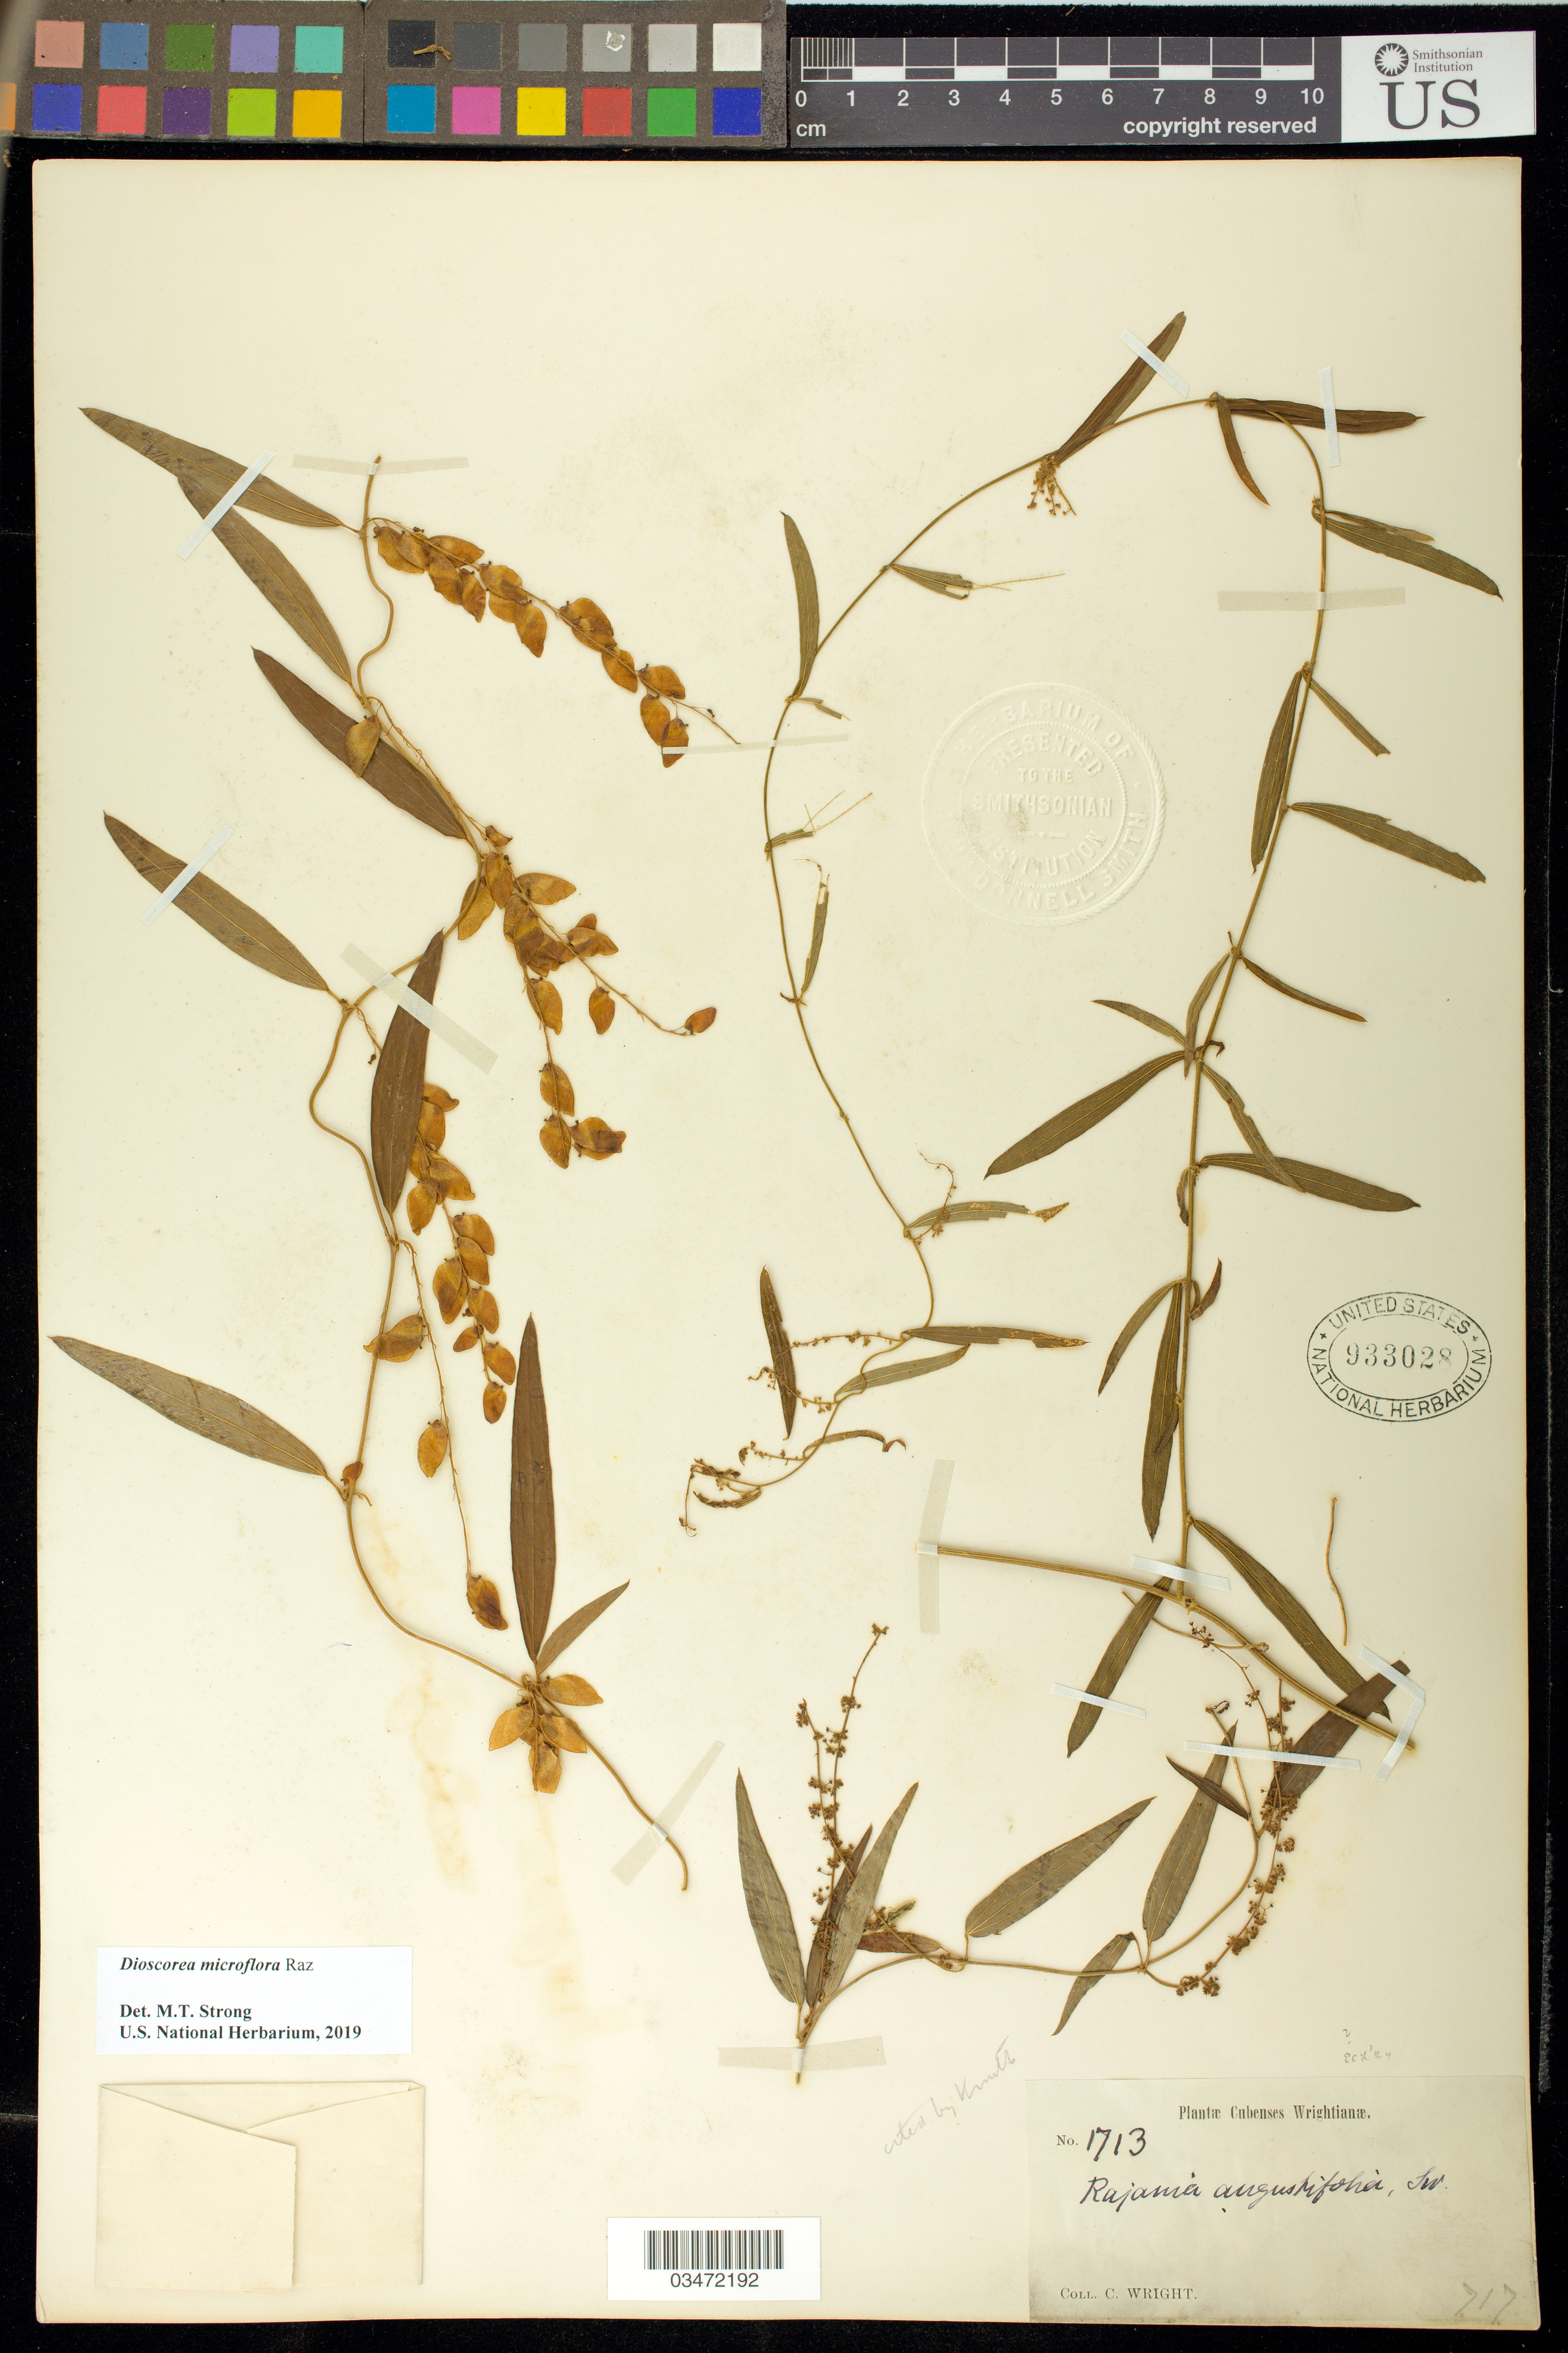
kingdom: Plantae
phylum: Tracheophyta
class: Liliopsida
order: Dioscoreales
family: Dioscoreaceae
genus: Dioscorea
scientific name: Dioscorea microflora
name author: Raz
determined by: Strong, M. T., (US), Smithsonian Institution - National Museum of Natural History (UNITED STATES)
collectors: C. Wright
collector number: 1713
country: Cuba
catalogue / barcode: US 933028